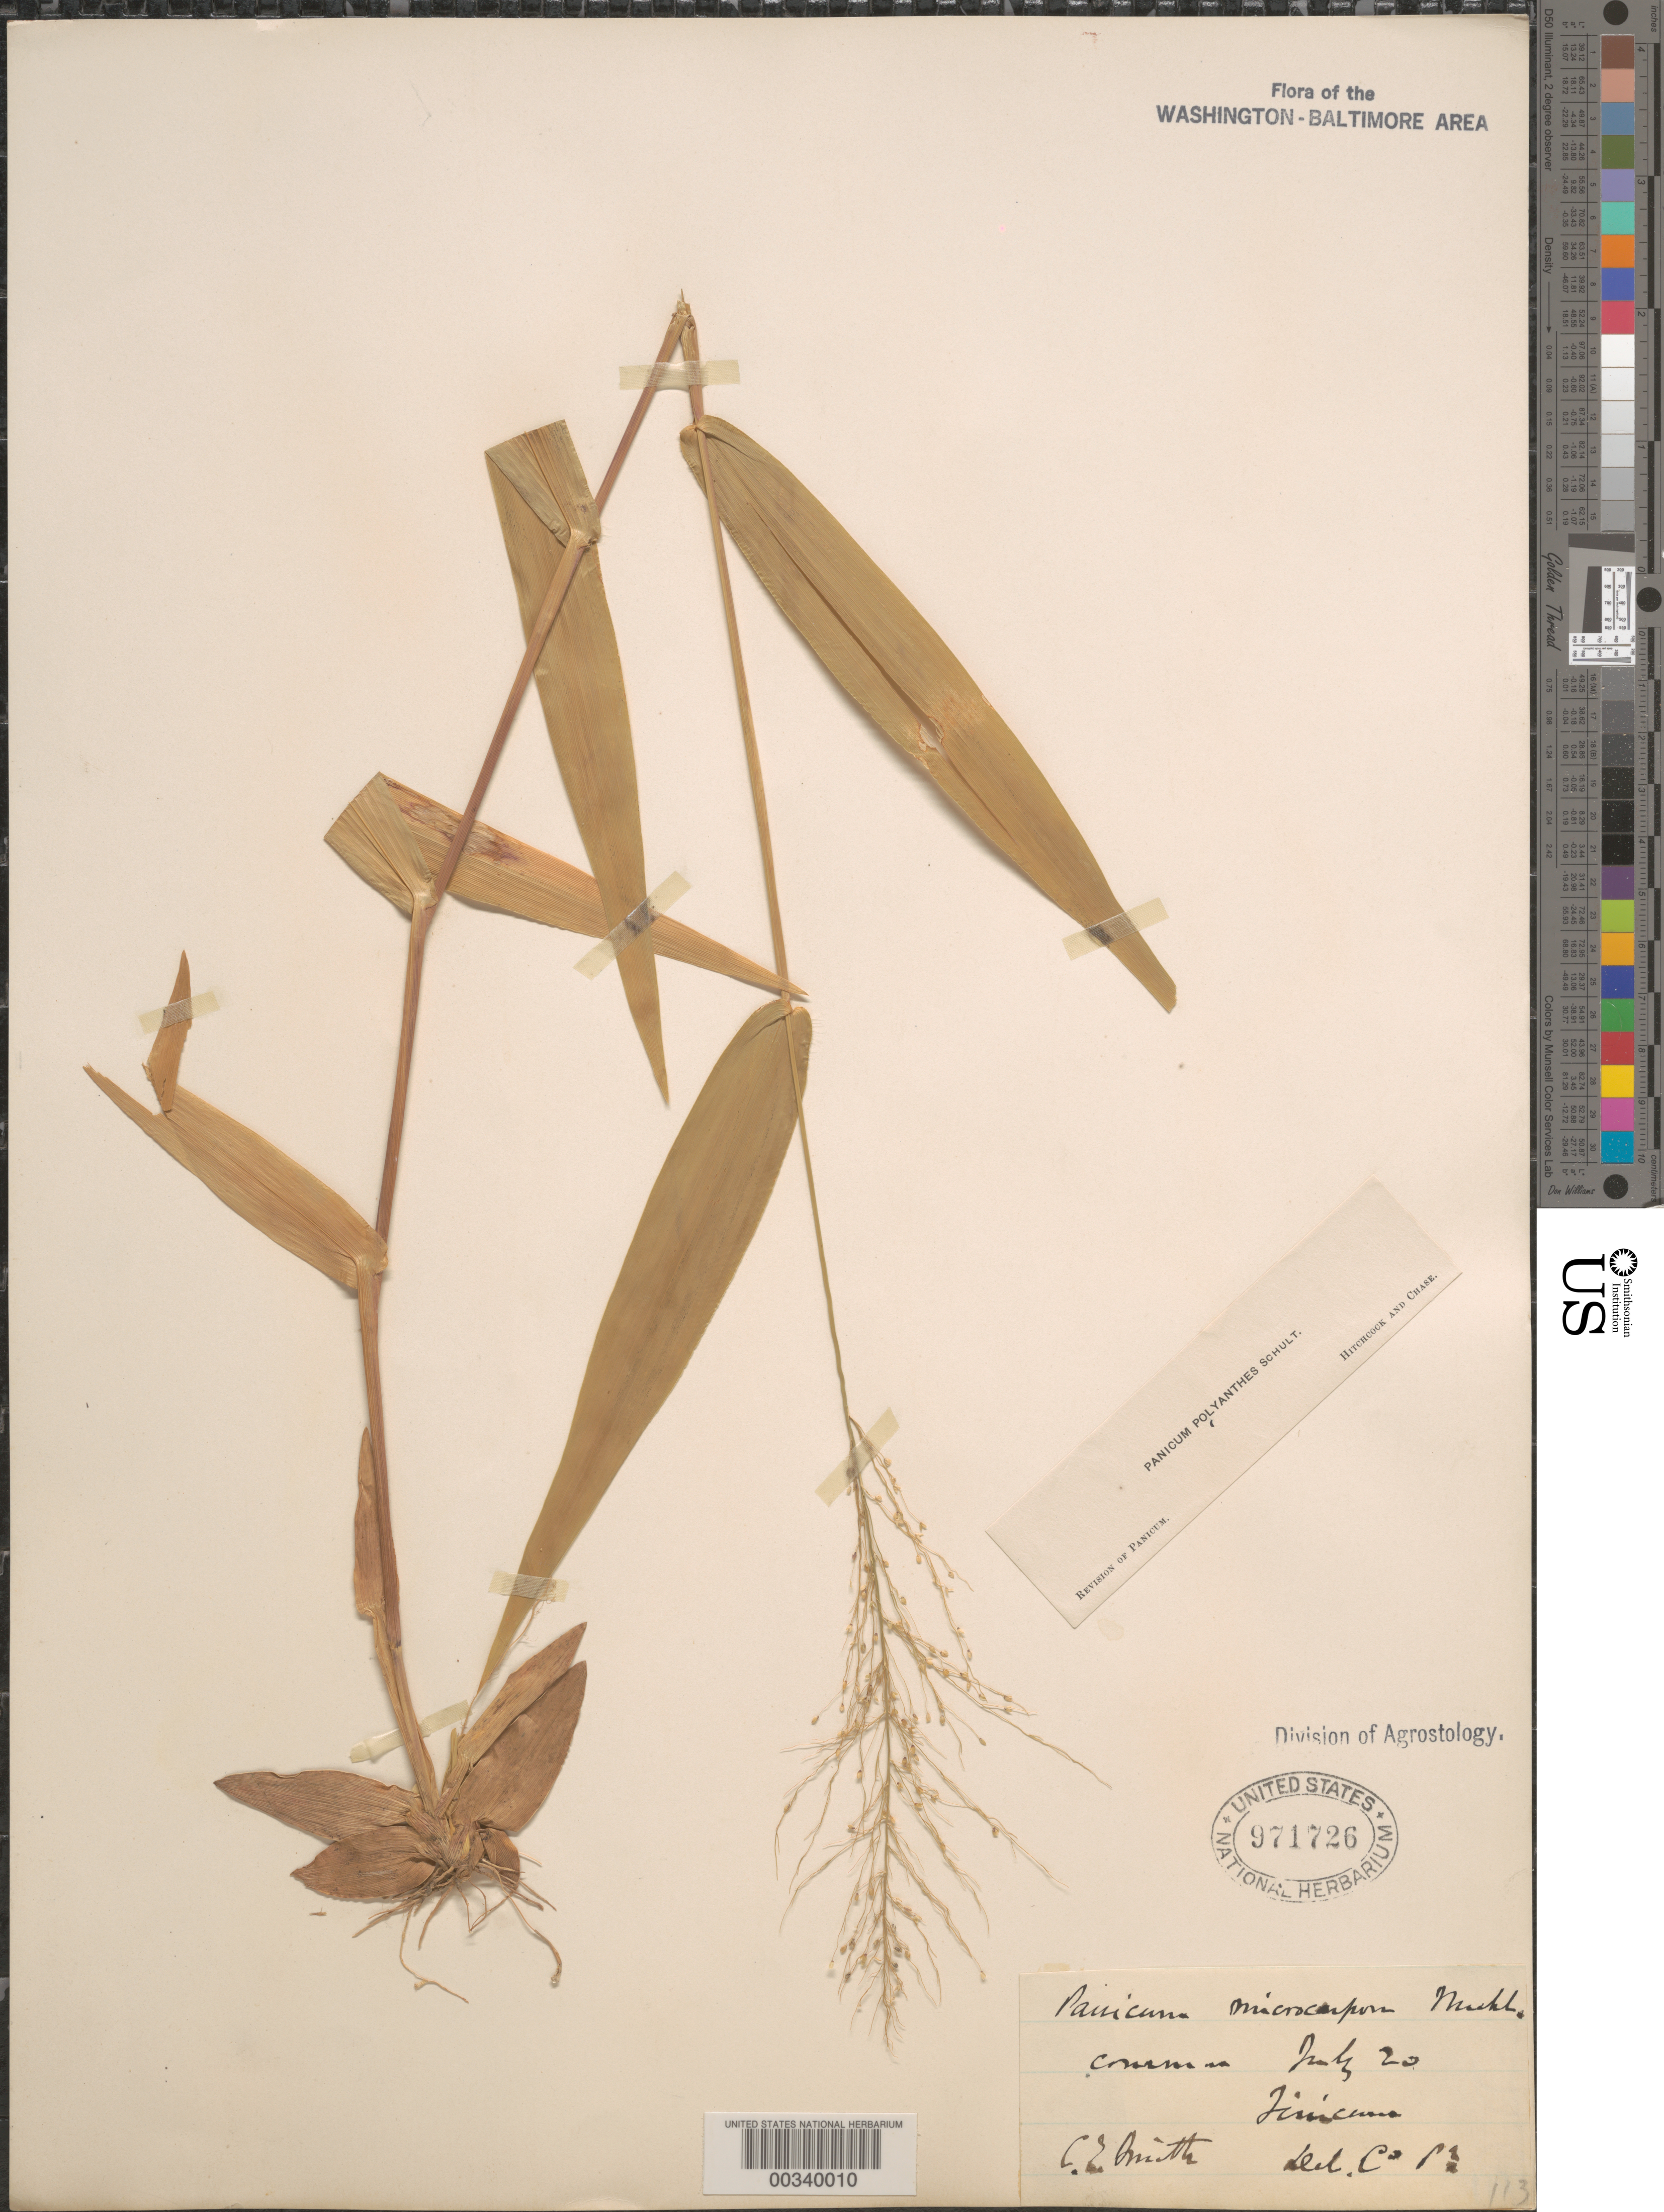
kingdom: Plantae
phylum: Tracheophyta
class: Liliopsida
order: Poales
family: Poaceae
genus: Dichanthelium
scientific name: Dichanthelium sphaerocarpon var. isophyllum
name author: (Scribn.) Gould & C.A. Clark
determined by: Hitchcock, A. S.; Chase, [M.] A.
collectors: C. S. Smith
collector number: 113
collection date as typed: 20 Jul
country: United States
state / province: District of Columbia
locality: Takoma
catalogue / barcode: US 971726